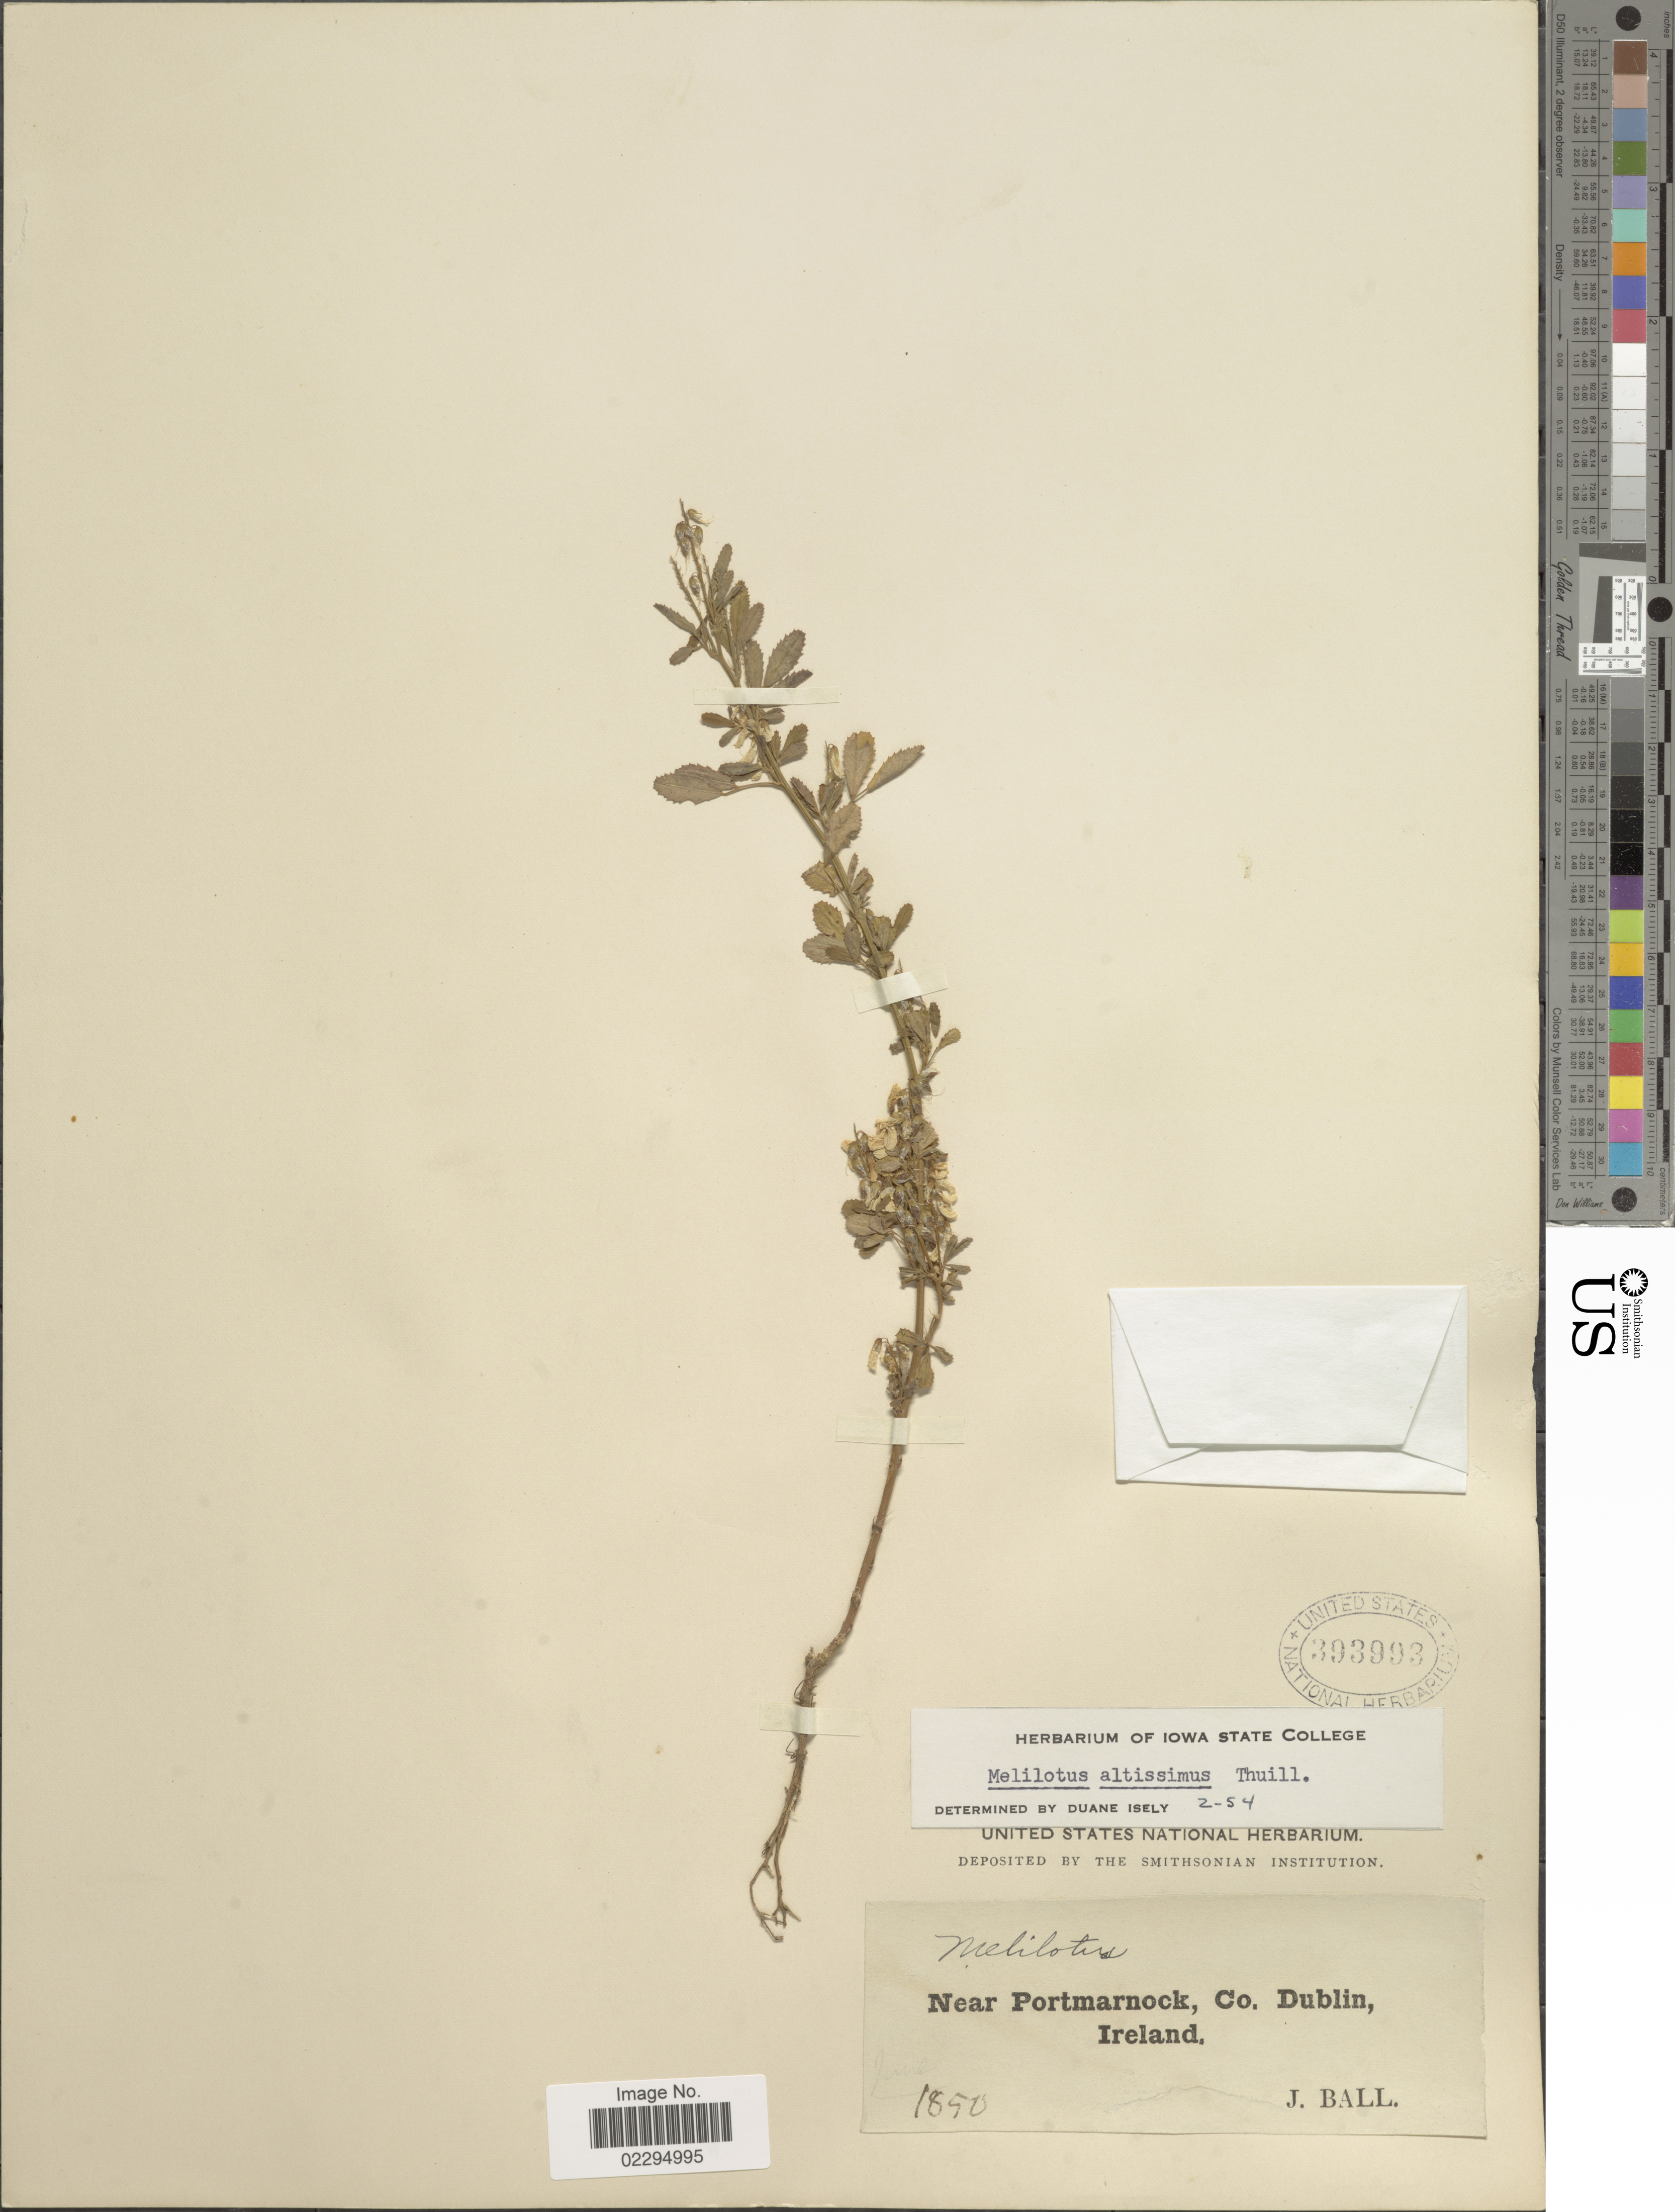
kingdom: Plantae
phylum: Tracheophyta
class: Magnoliopsida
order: Fabales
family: Fabaceae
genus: Melilotus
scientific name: Melilotus altissimus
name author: Thuill.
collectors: J. Ball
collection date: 1850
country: Ireland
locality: Near Portmarnock, Co Dublin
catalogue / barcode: US 393993